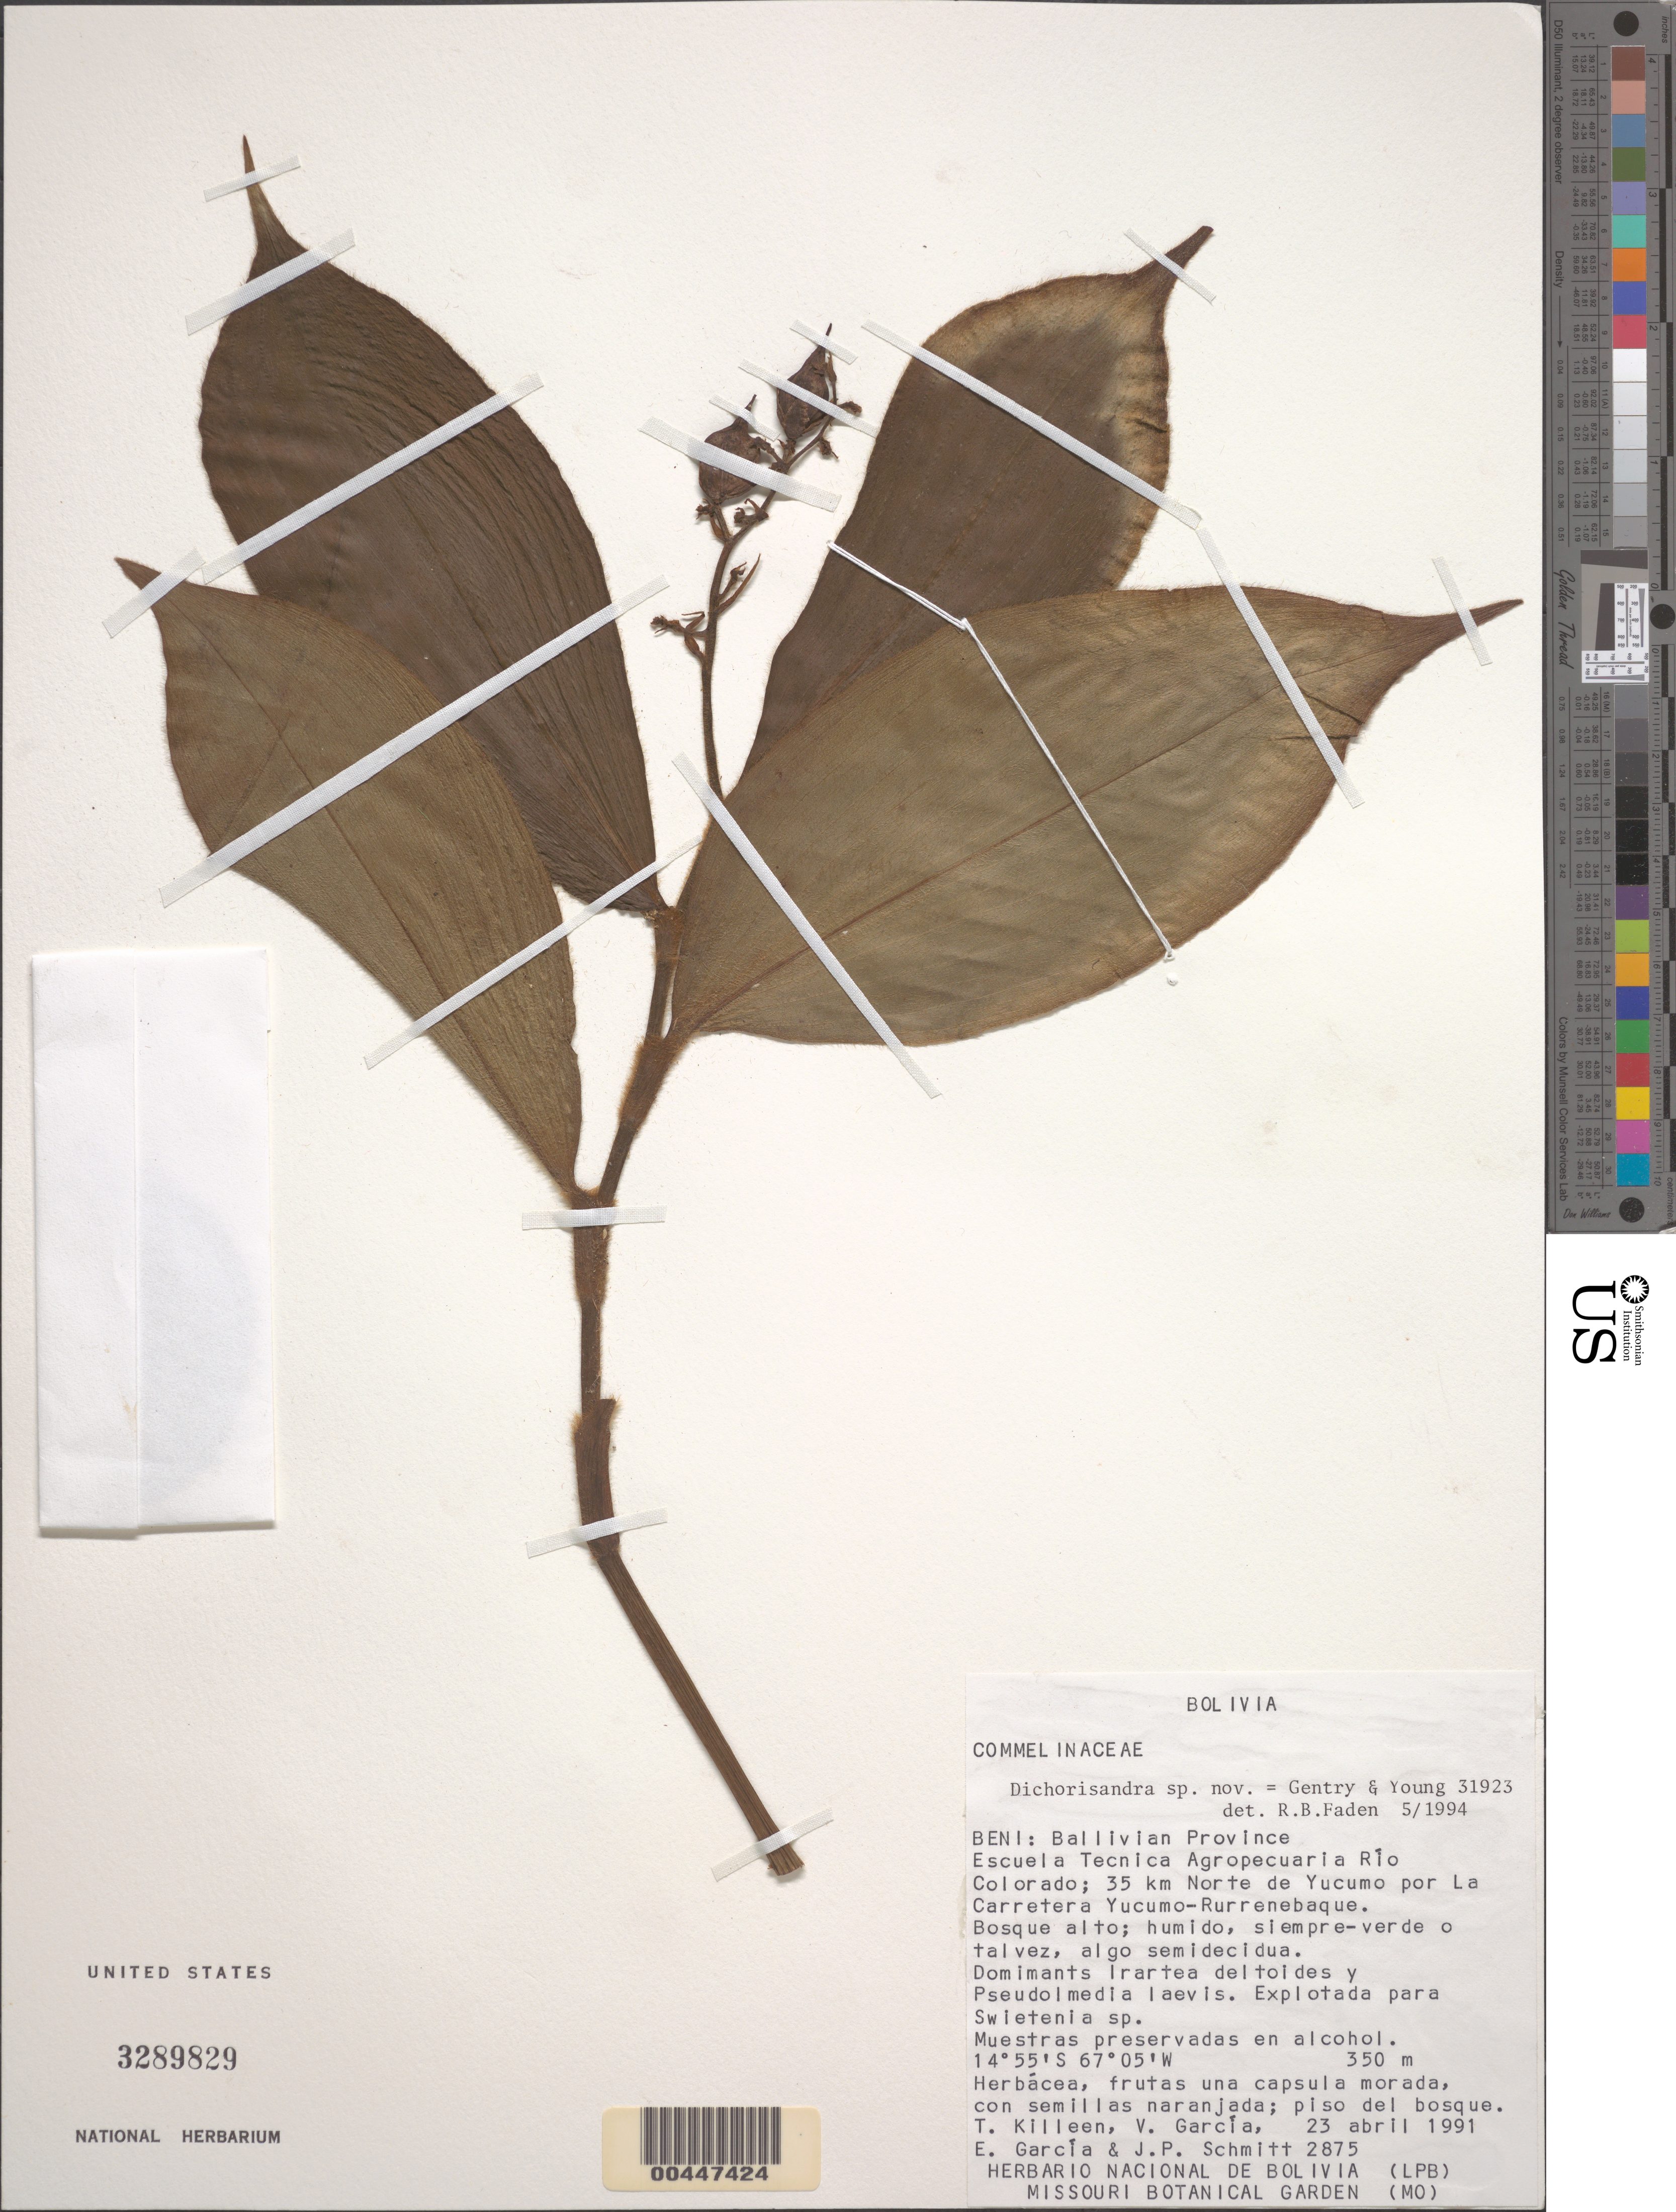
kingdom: Plantae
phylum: Tracheophyta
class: Liliopsida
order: Commelinales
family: Commelinaceae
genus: Dichorisandra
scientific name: Dichorisandra sp.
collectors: T. Killeen, V. Garcia, E. Garcia & J. Schmitt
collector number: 2875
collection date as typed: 23 Apr 1991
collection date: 1991-04-23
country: Bolivia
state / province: Beni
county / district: General José Ballivián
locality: Escuela Tecnica Agropecuaria Rio Colorado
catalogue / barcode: US 3289829